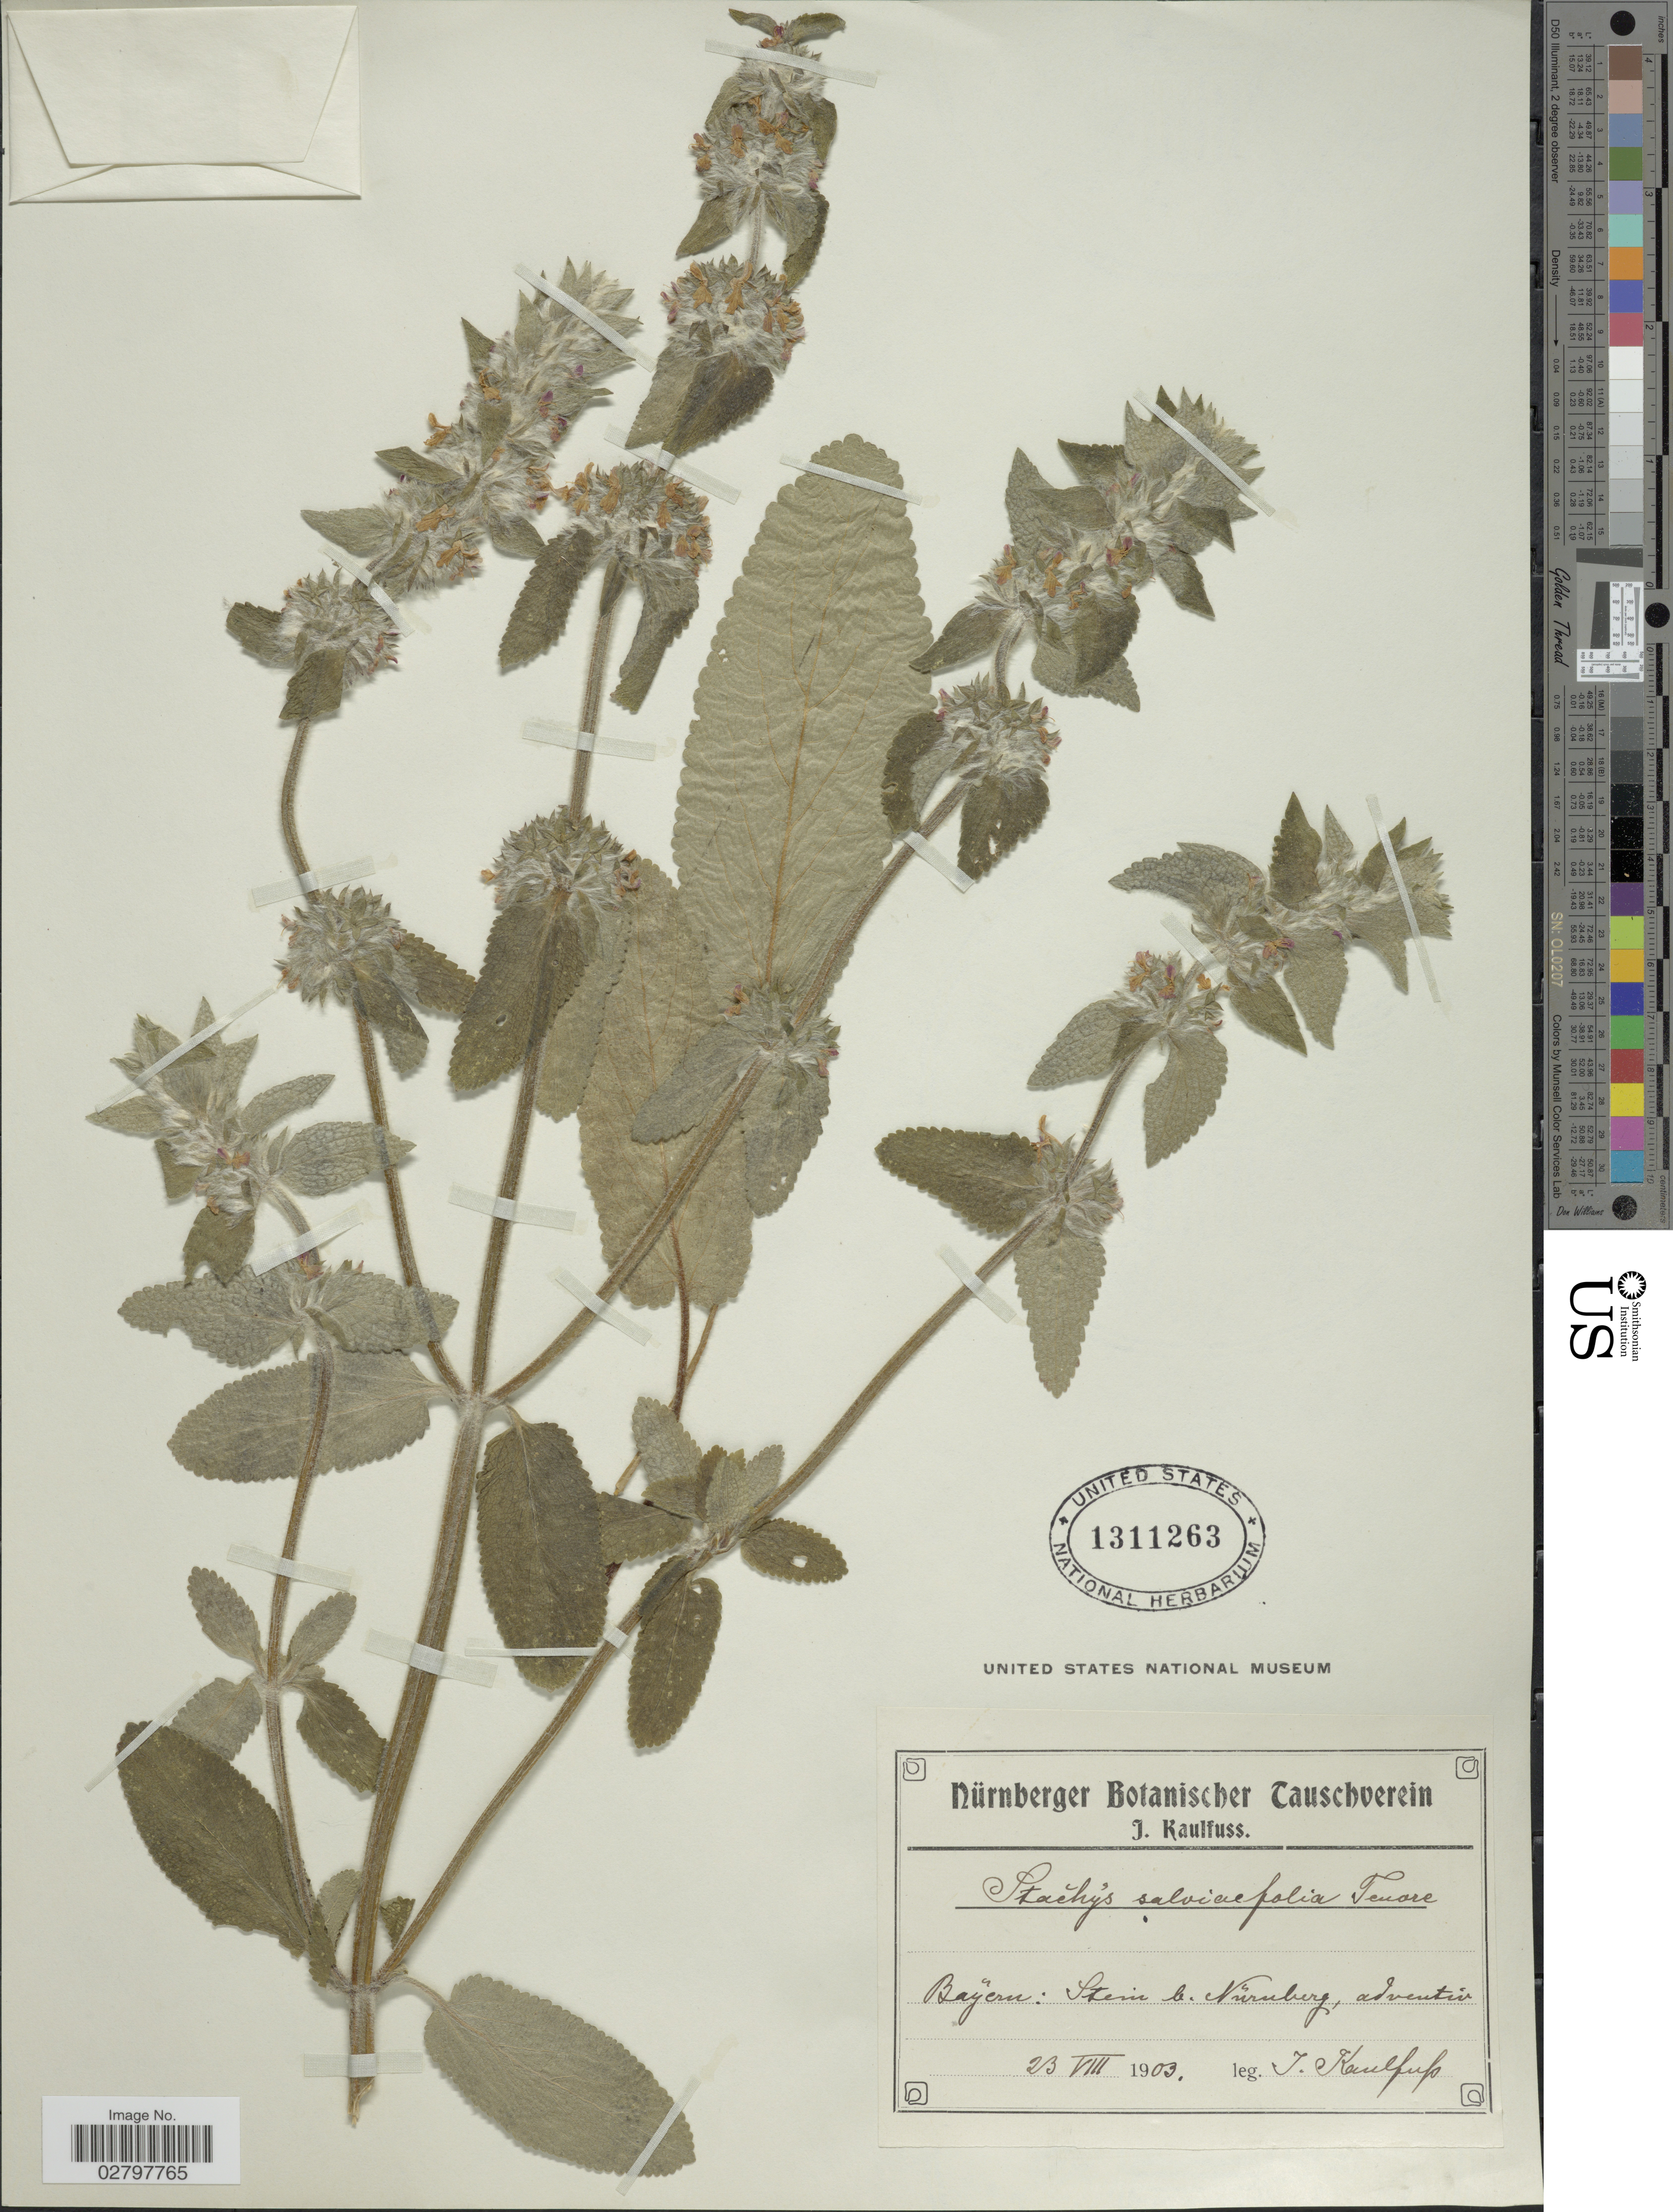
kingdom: Plantae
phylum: Tracheophyta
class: Magnoliopsida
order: Lamiales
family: Lamiaceae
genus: Stachys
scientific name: Stachys cretica subsp. salviifolia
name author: (Ten.) Rech. f.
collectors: T. Kaulfup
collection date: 1903-08-23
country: Germany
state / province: Bayern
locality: Stein b. Nuruberg, adventiv. [interpreted]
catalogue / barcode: US 1311263